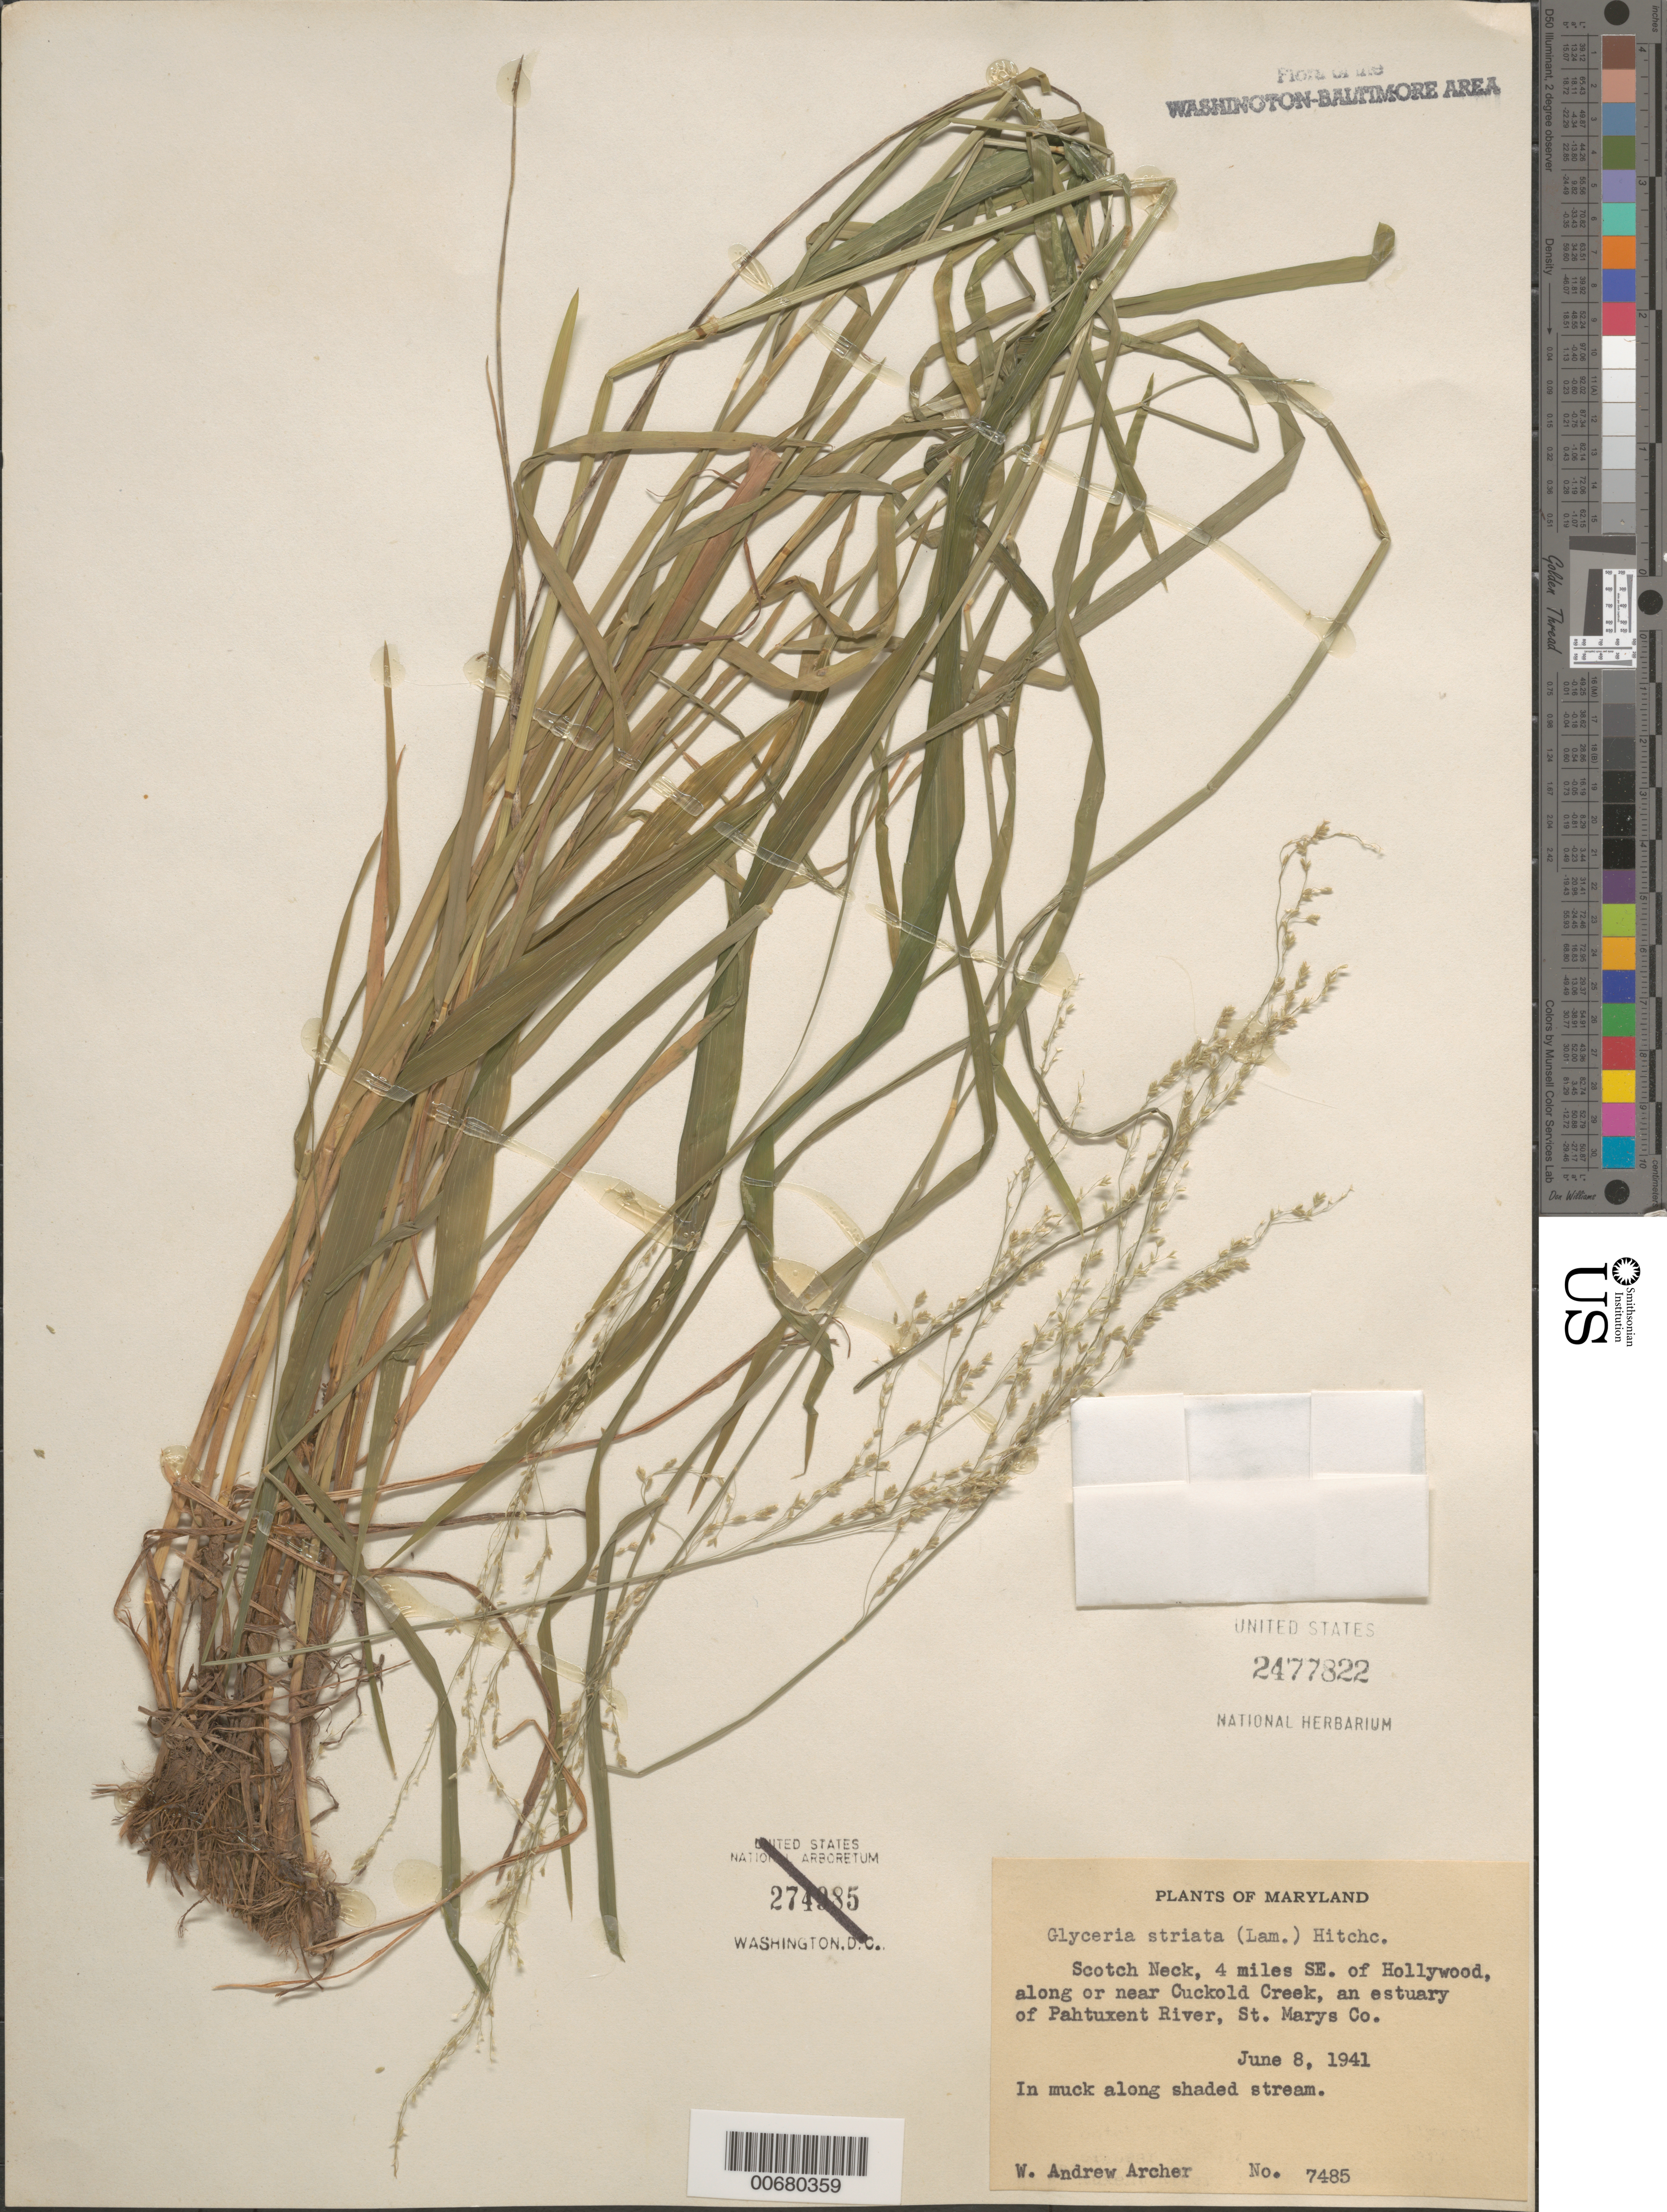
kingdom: Plantae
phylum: Tracheophyta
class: Liliopsida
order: Poales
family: Poaceae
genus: Glyceria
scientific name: Glyceria striata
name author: (Lam.) Hitchc.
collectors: W. A. Archer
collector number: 7485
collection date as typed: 08 Jun 1941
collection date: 1941-06-08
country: United States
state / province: Maryland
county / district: St. Mary's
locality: Scotch Neck, 4 mi. SE of Hollywood, along or near Cockold Creek, an estuary of Pahtuxent River.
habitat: In muck along shaded streams.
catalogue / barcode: US 2477822